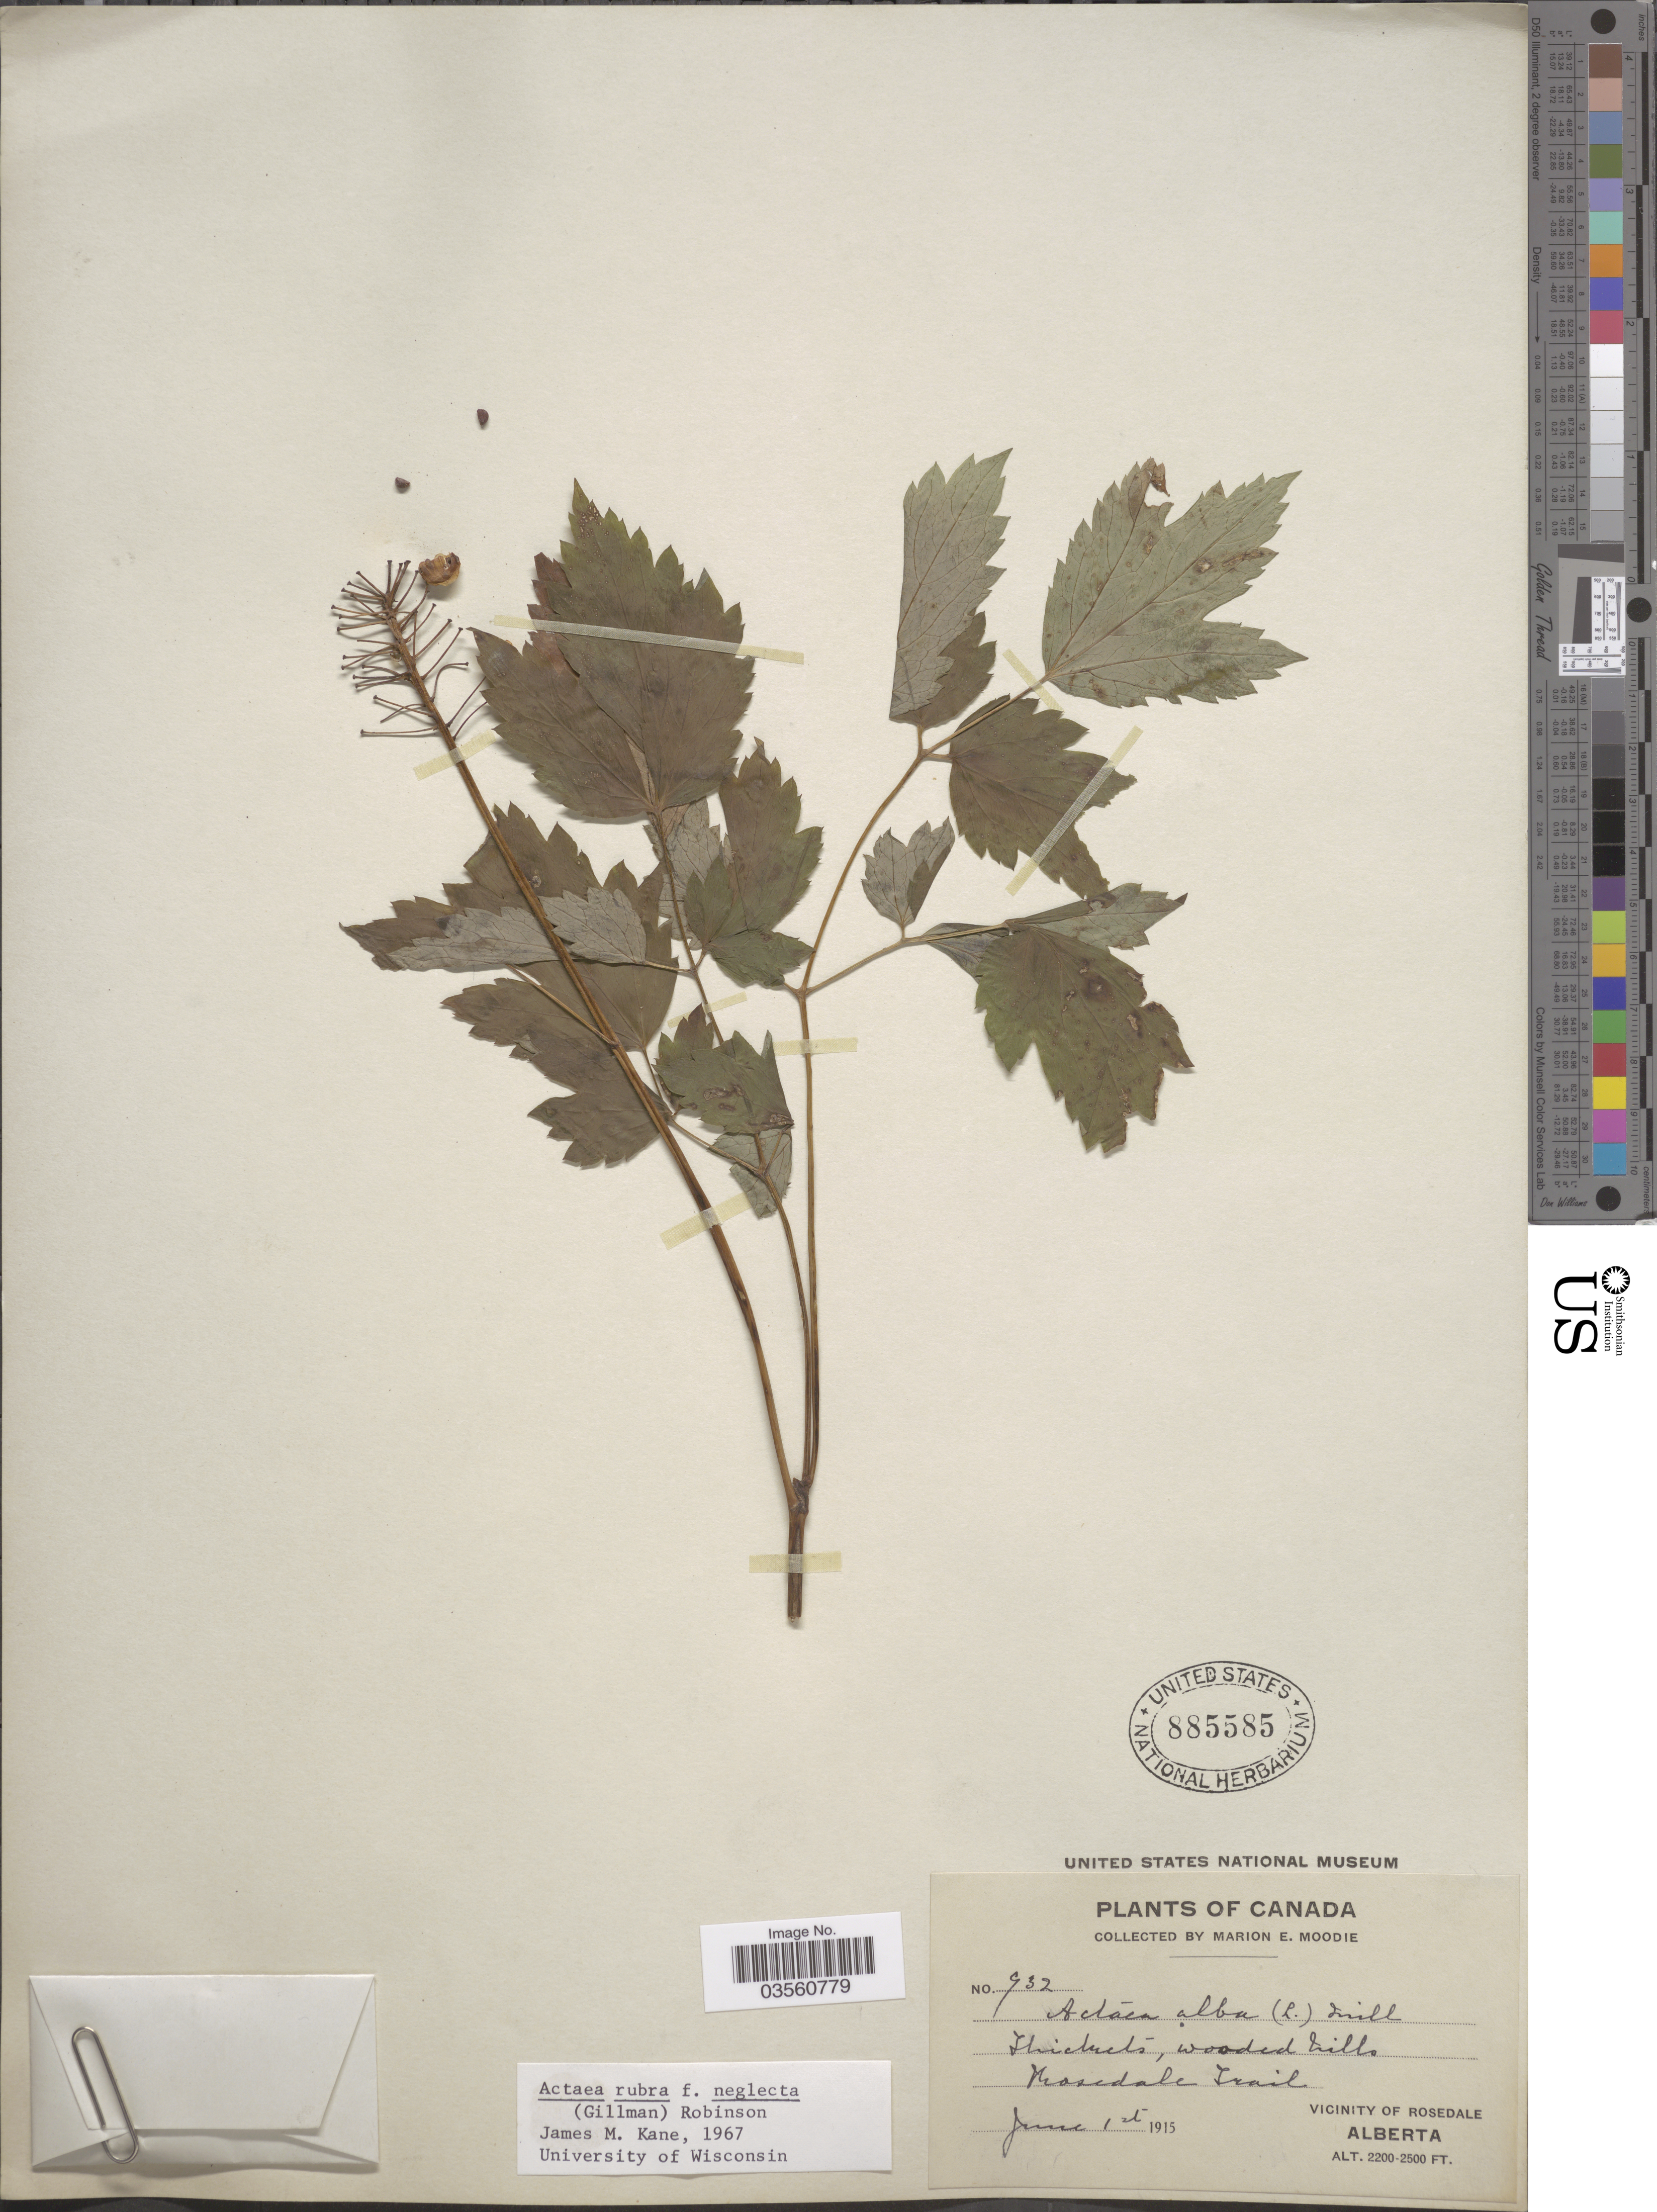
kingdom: Plantae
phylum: Tracheophyta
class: Magnoliopsida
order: Ranunculales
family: Ranunculaceae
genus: Actaea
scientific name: Actaea rubra f. neglecta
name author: (Gillman) B.L. Rob.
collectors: M. E. Moodie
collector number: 932*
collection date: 1915-06-01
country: Canada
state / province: Alberta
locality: Rosedale Trail. Vicinity of Rosedale.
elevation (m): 671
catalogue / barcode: US 885585